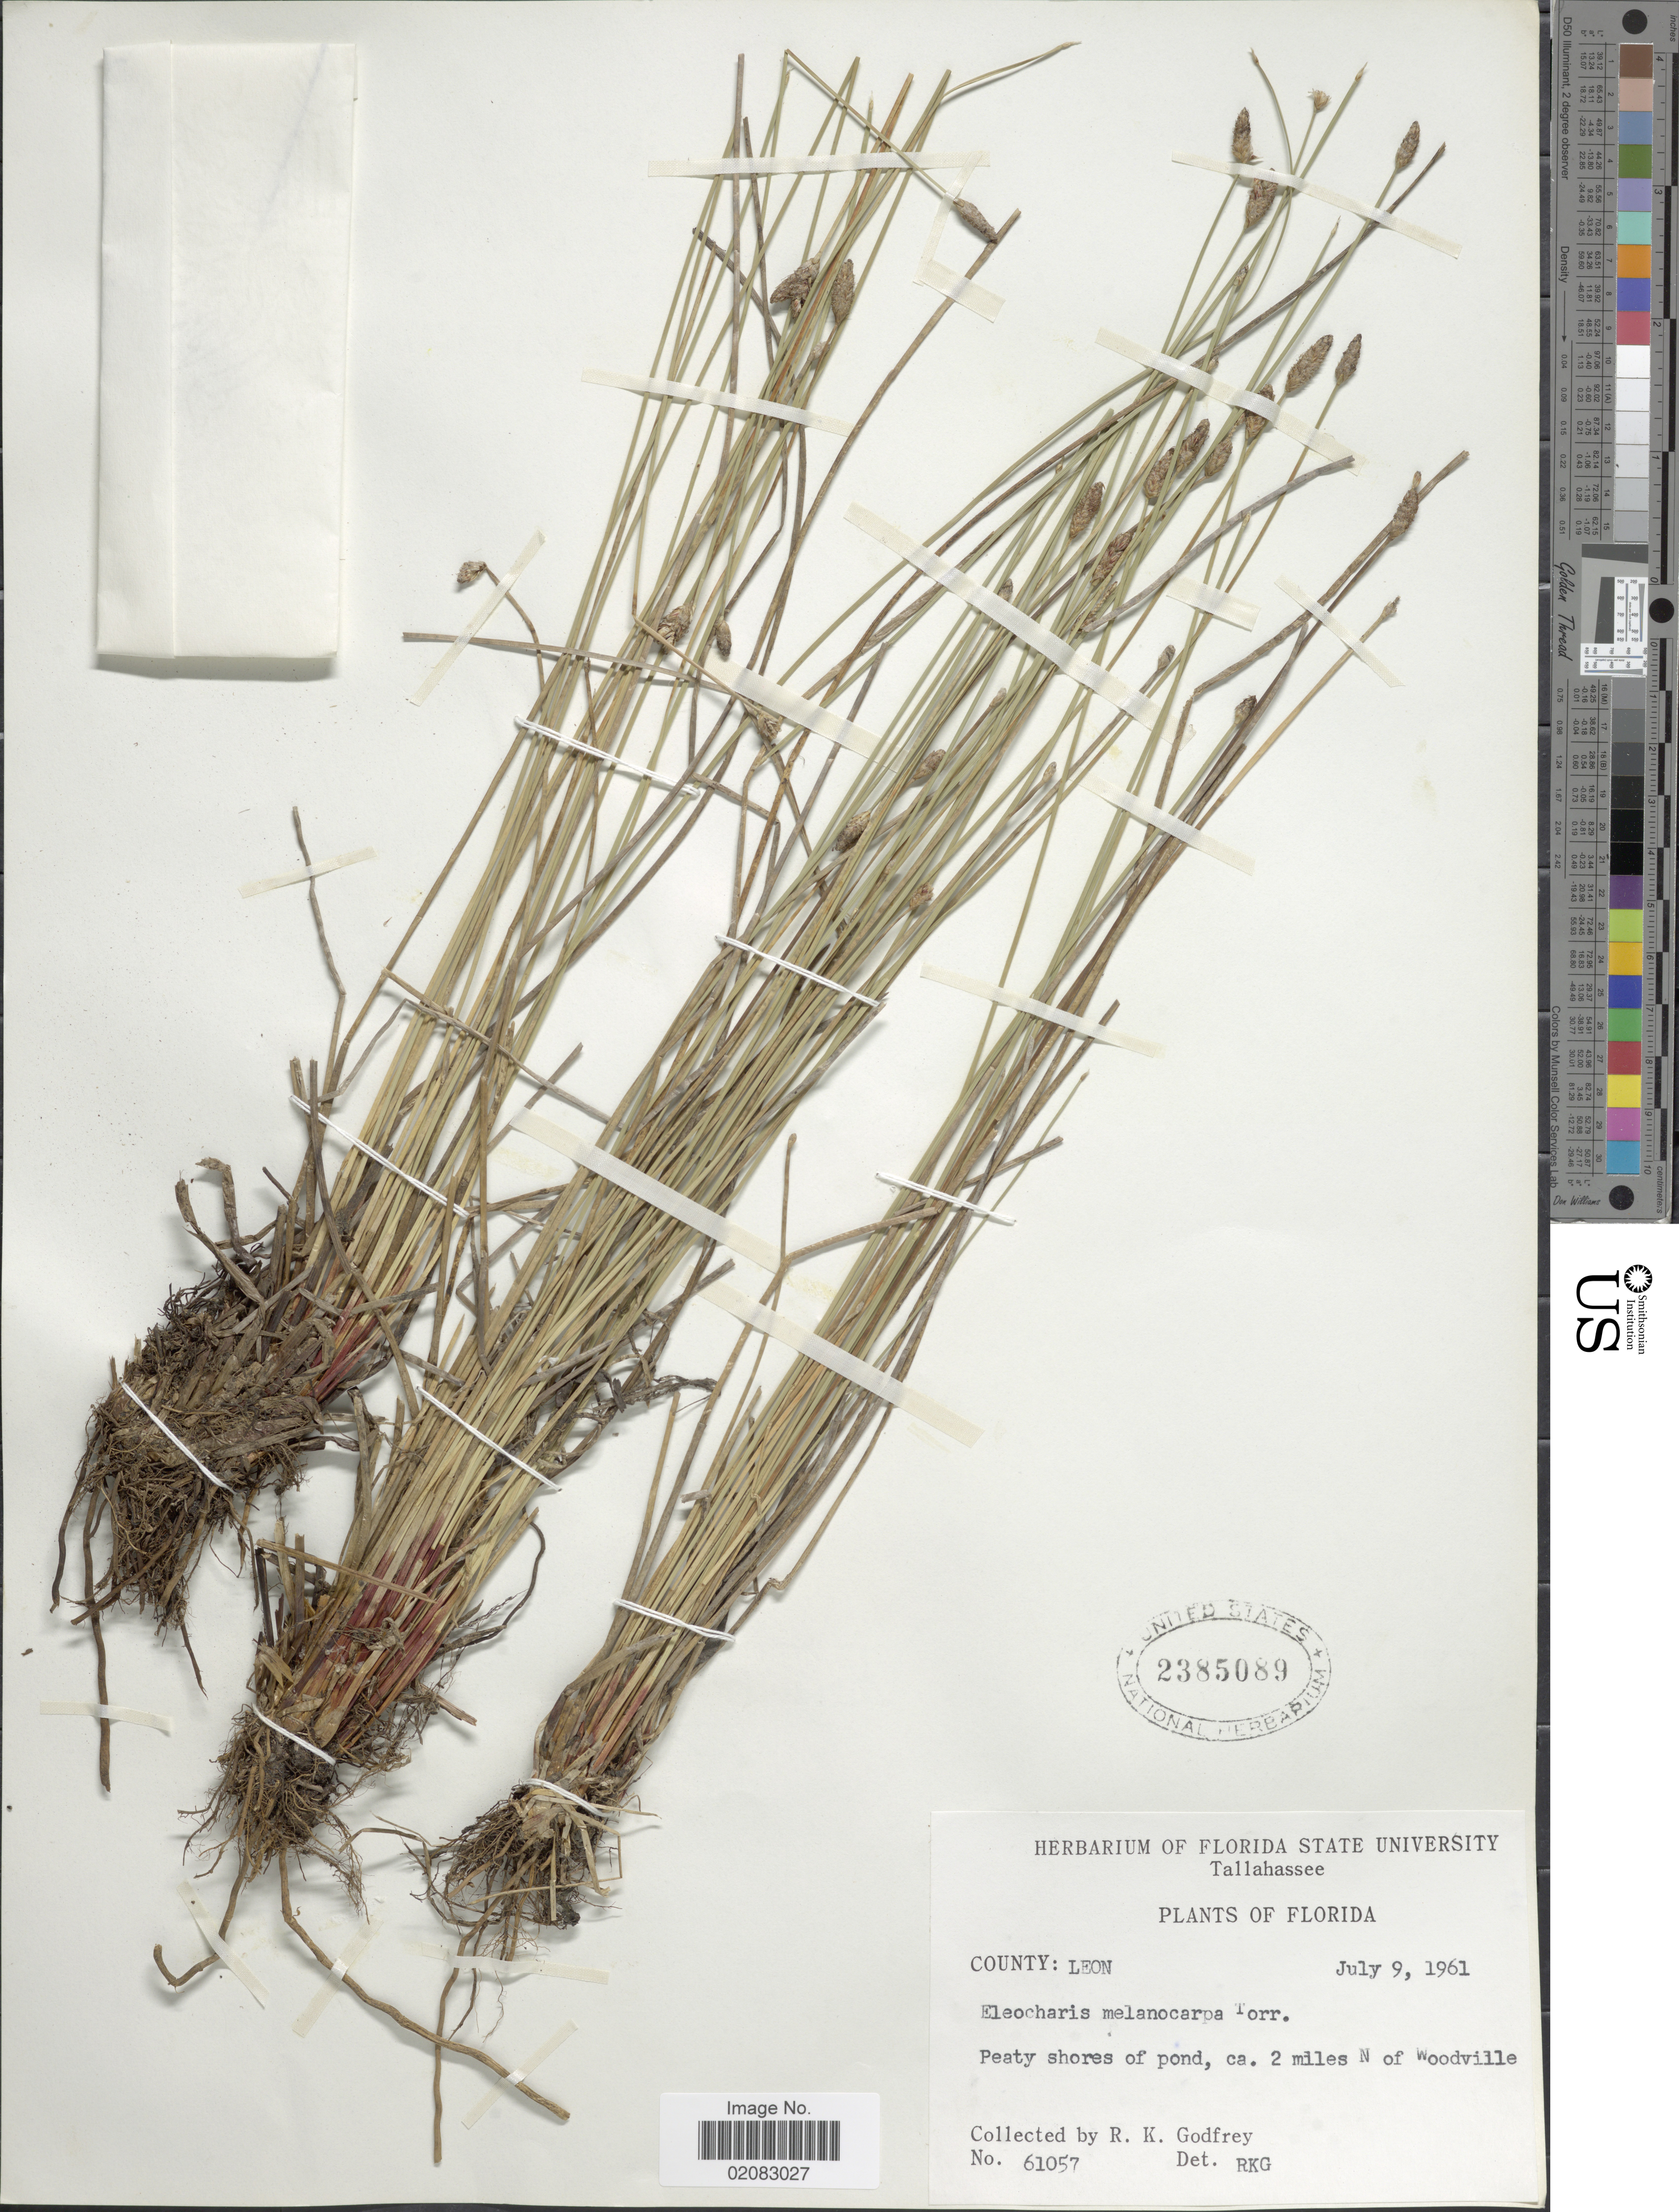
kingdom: Plantae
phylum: Tracheophyta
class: Liliopsida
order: Poales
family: Cyperaceae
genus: Eleocharis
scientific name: Eleocharis melanocarpa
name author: Torr.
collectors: R. K. Godfrey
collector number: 61057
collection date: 1961-07-09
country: United States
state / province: Florida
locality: County: Leon, Peaty shores of pond, ca. 2 miles N of Woodville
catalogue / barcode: US 2385089